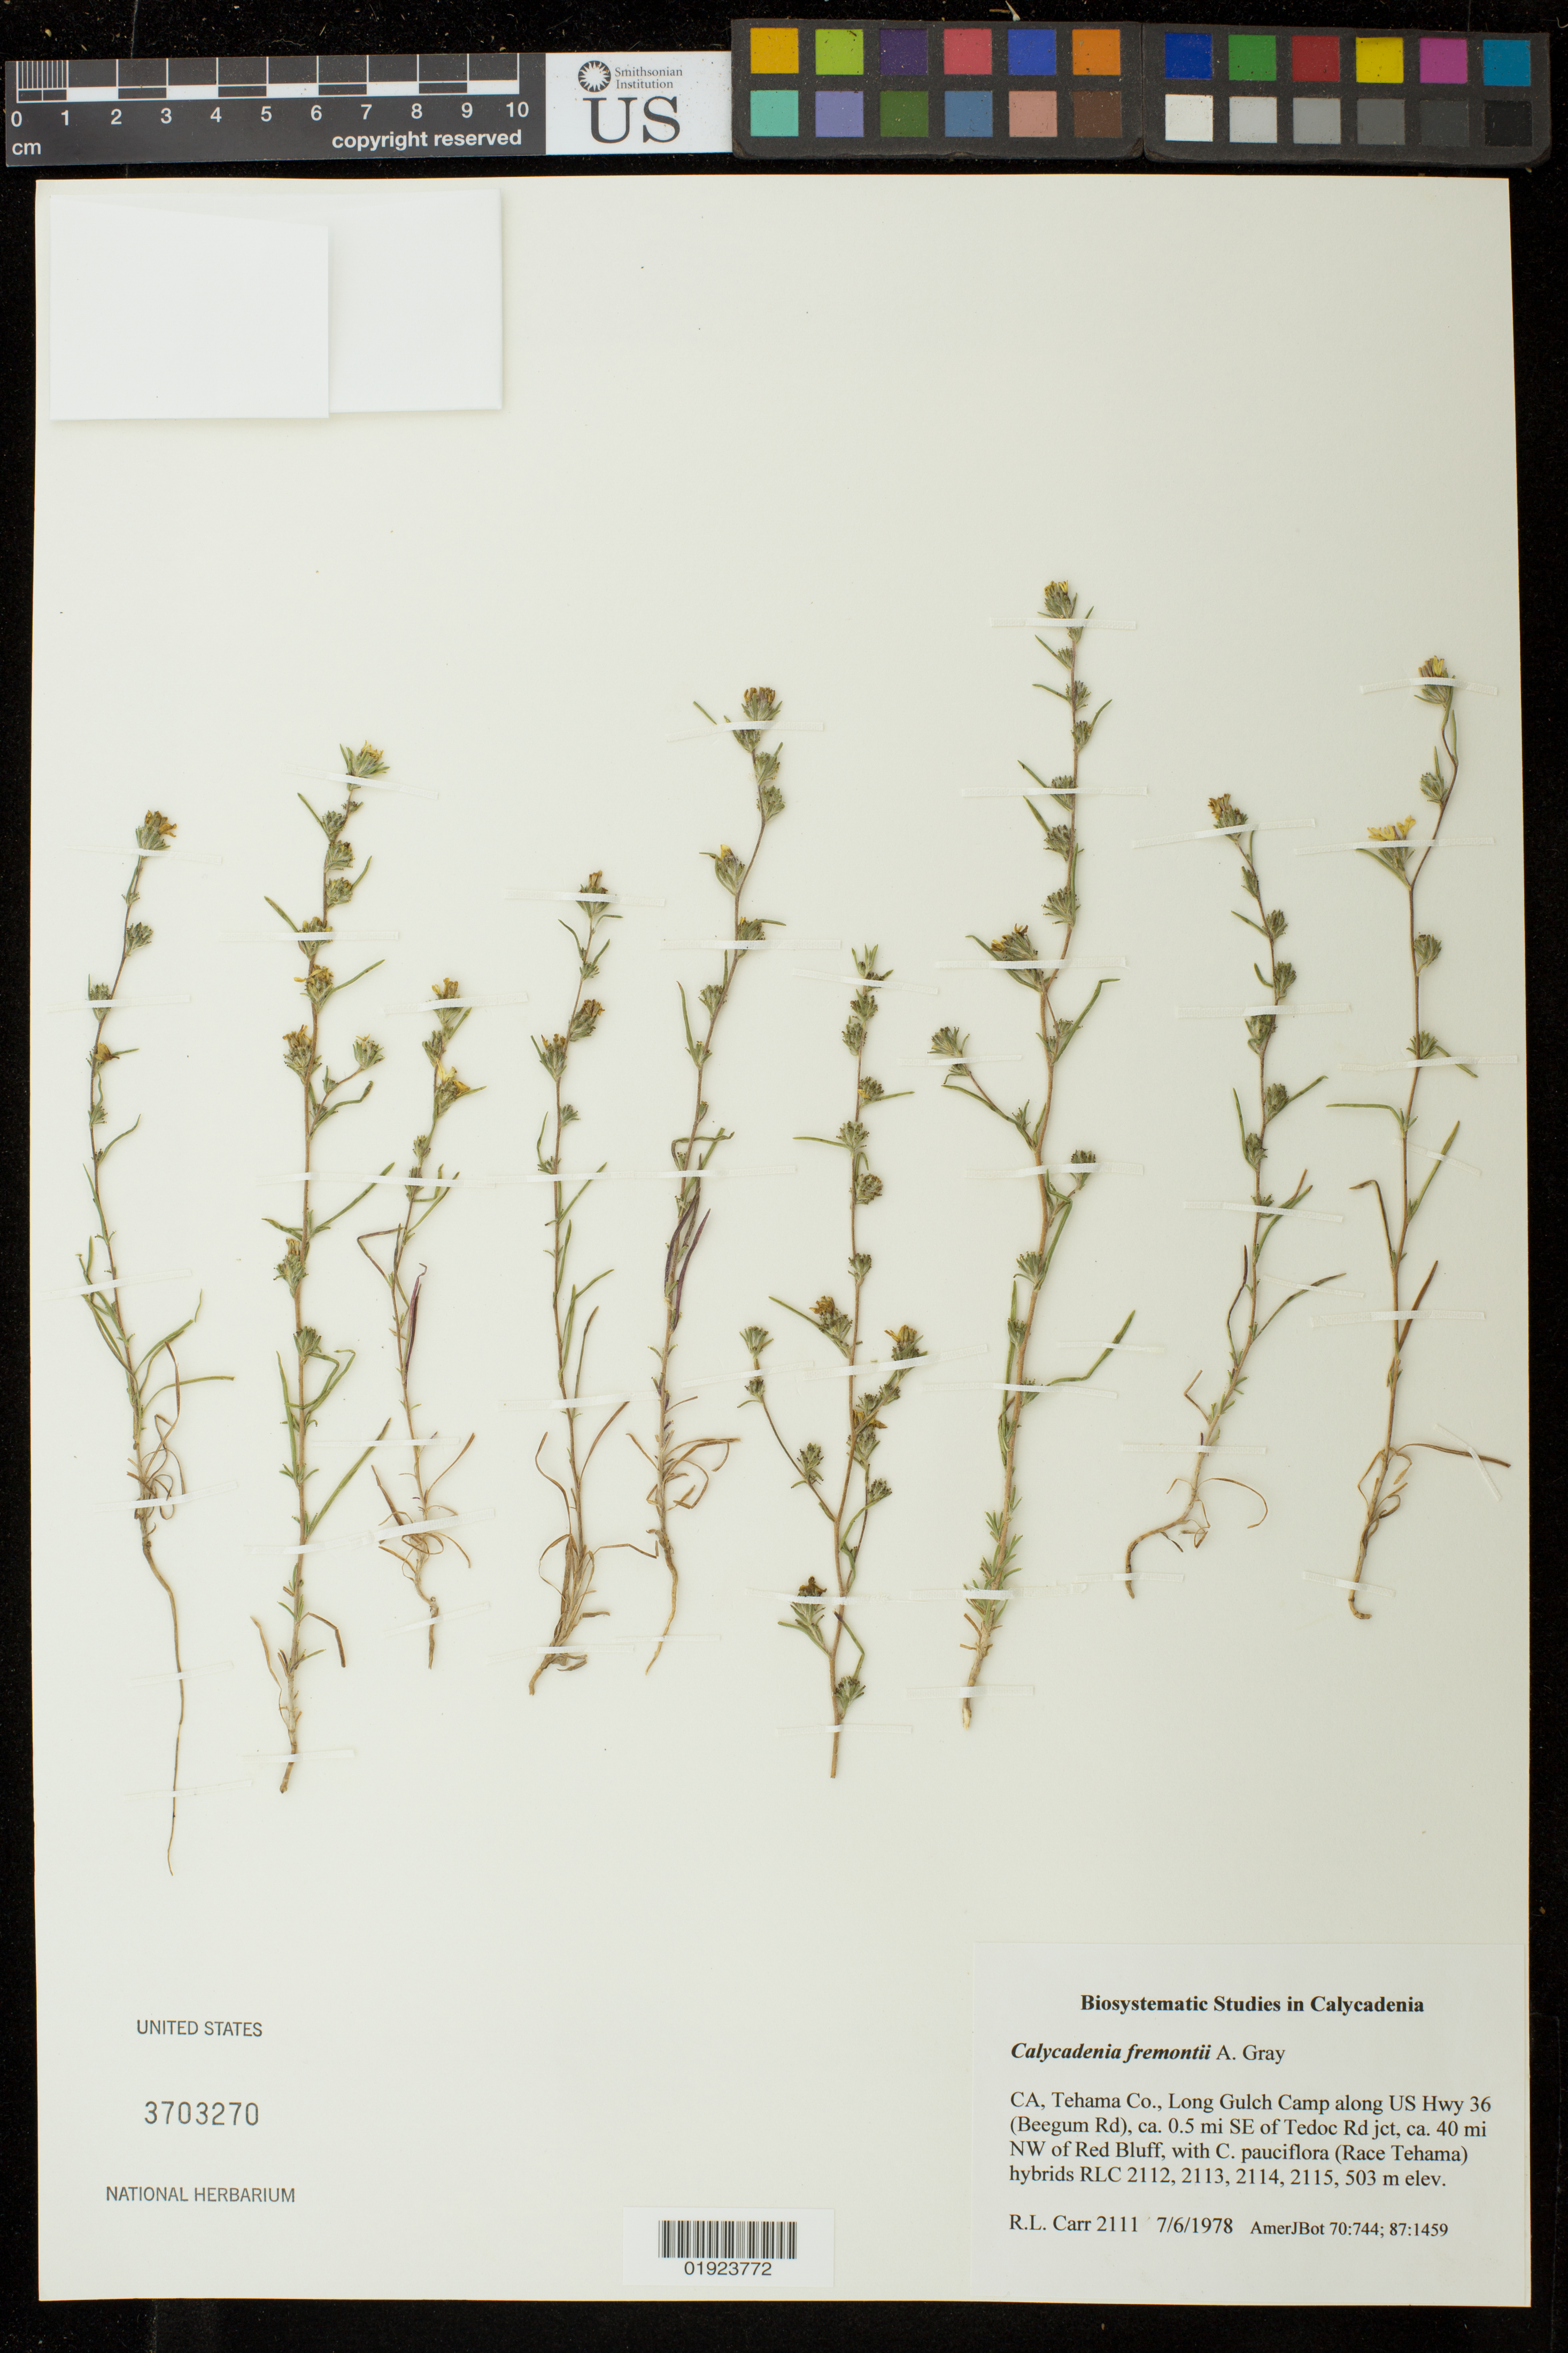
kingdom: Plantae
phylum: Tracheophyta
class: Magnoliopsida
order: Asterales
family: Asteraceae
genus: Calycadenia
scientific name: Calycadenia fremontii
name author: A. Gray in Emory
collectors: R. Carr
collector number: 2111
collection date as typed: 7/6/1978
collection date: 1978-07-06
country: United States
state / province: California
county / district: Tehama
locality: Long Gulch Camp along US Hwy 36 (Beegum Rd), ca. 0.5 mi SE of Tedoc Rd jct, ca. 40 mi NW of Red Bluff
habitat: with C. pauciflora (Race Tehama)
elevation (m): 503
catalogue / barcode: US 3703270